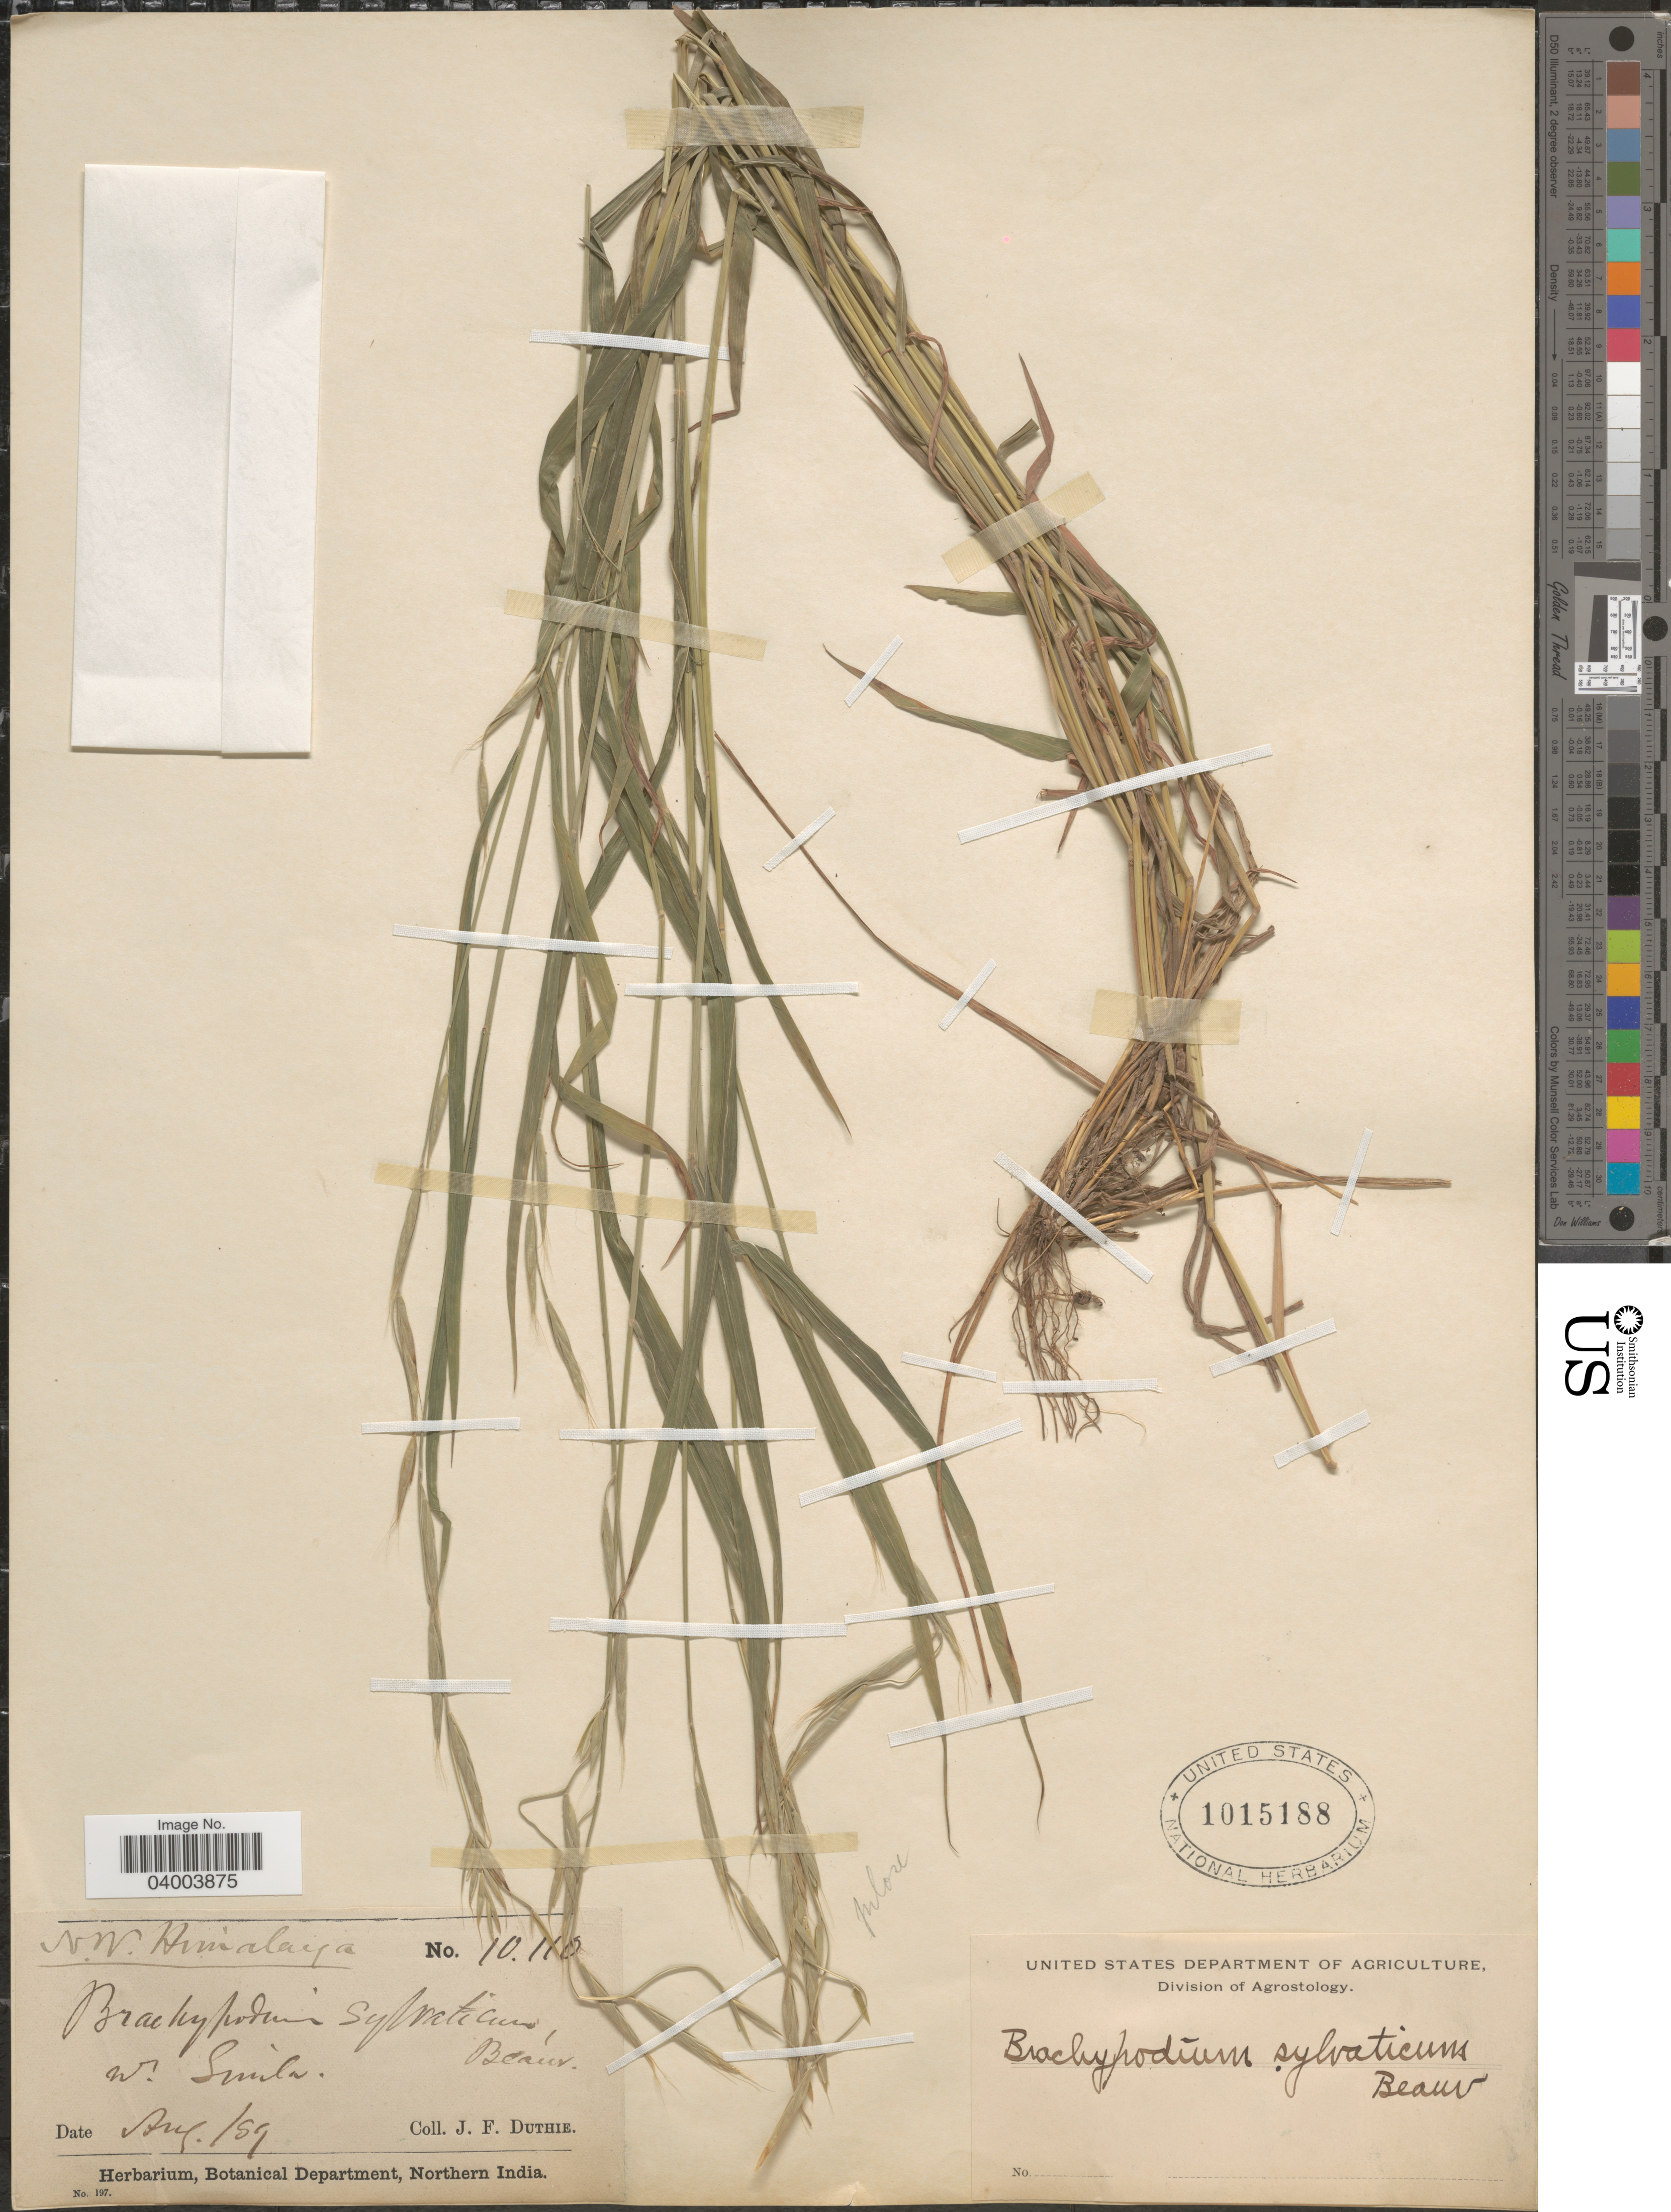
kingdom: Plantae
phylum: Tracheophyta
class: Liliopsida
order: Poales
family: Poaceae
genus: Brachypodium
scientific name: Brachypodium sylvaticum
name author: (Huds.) P. Beauv.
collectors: J. F. Duthie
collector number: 10110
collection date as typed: Transcribed d/m/y: /8/89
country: India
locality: N.W. Himalaya. W. Simla.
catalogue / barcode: US 1015188